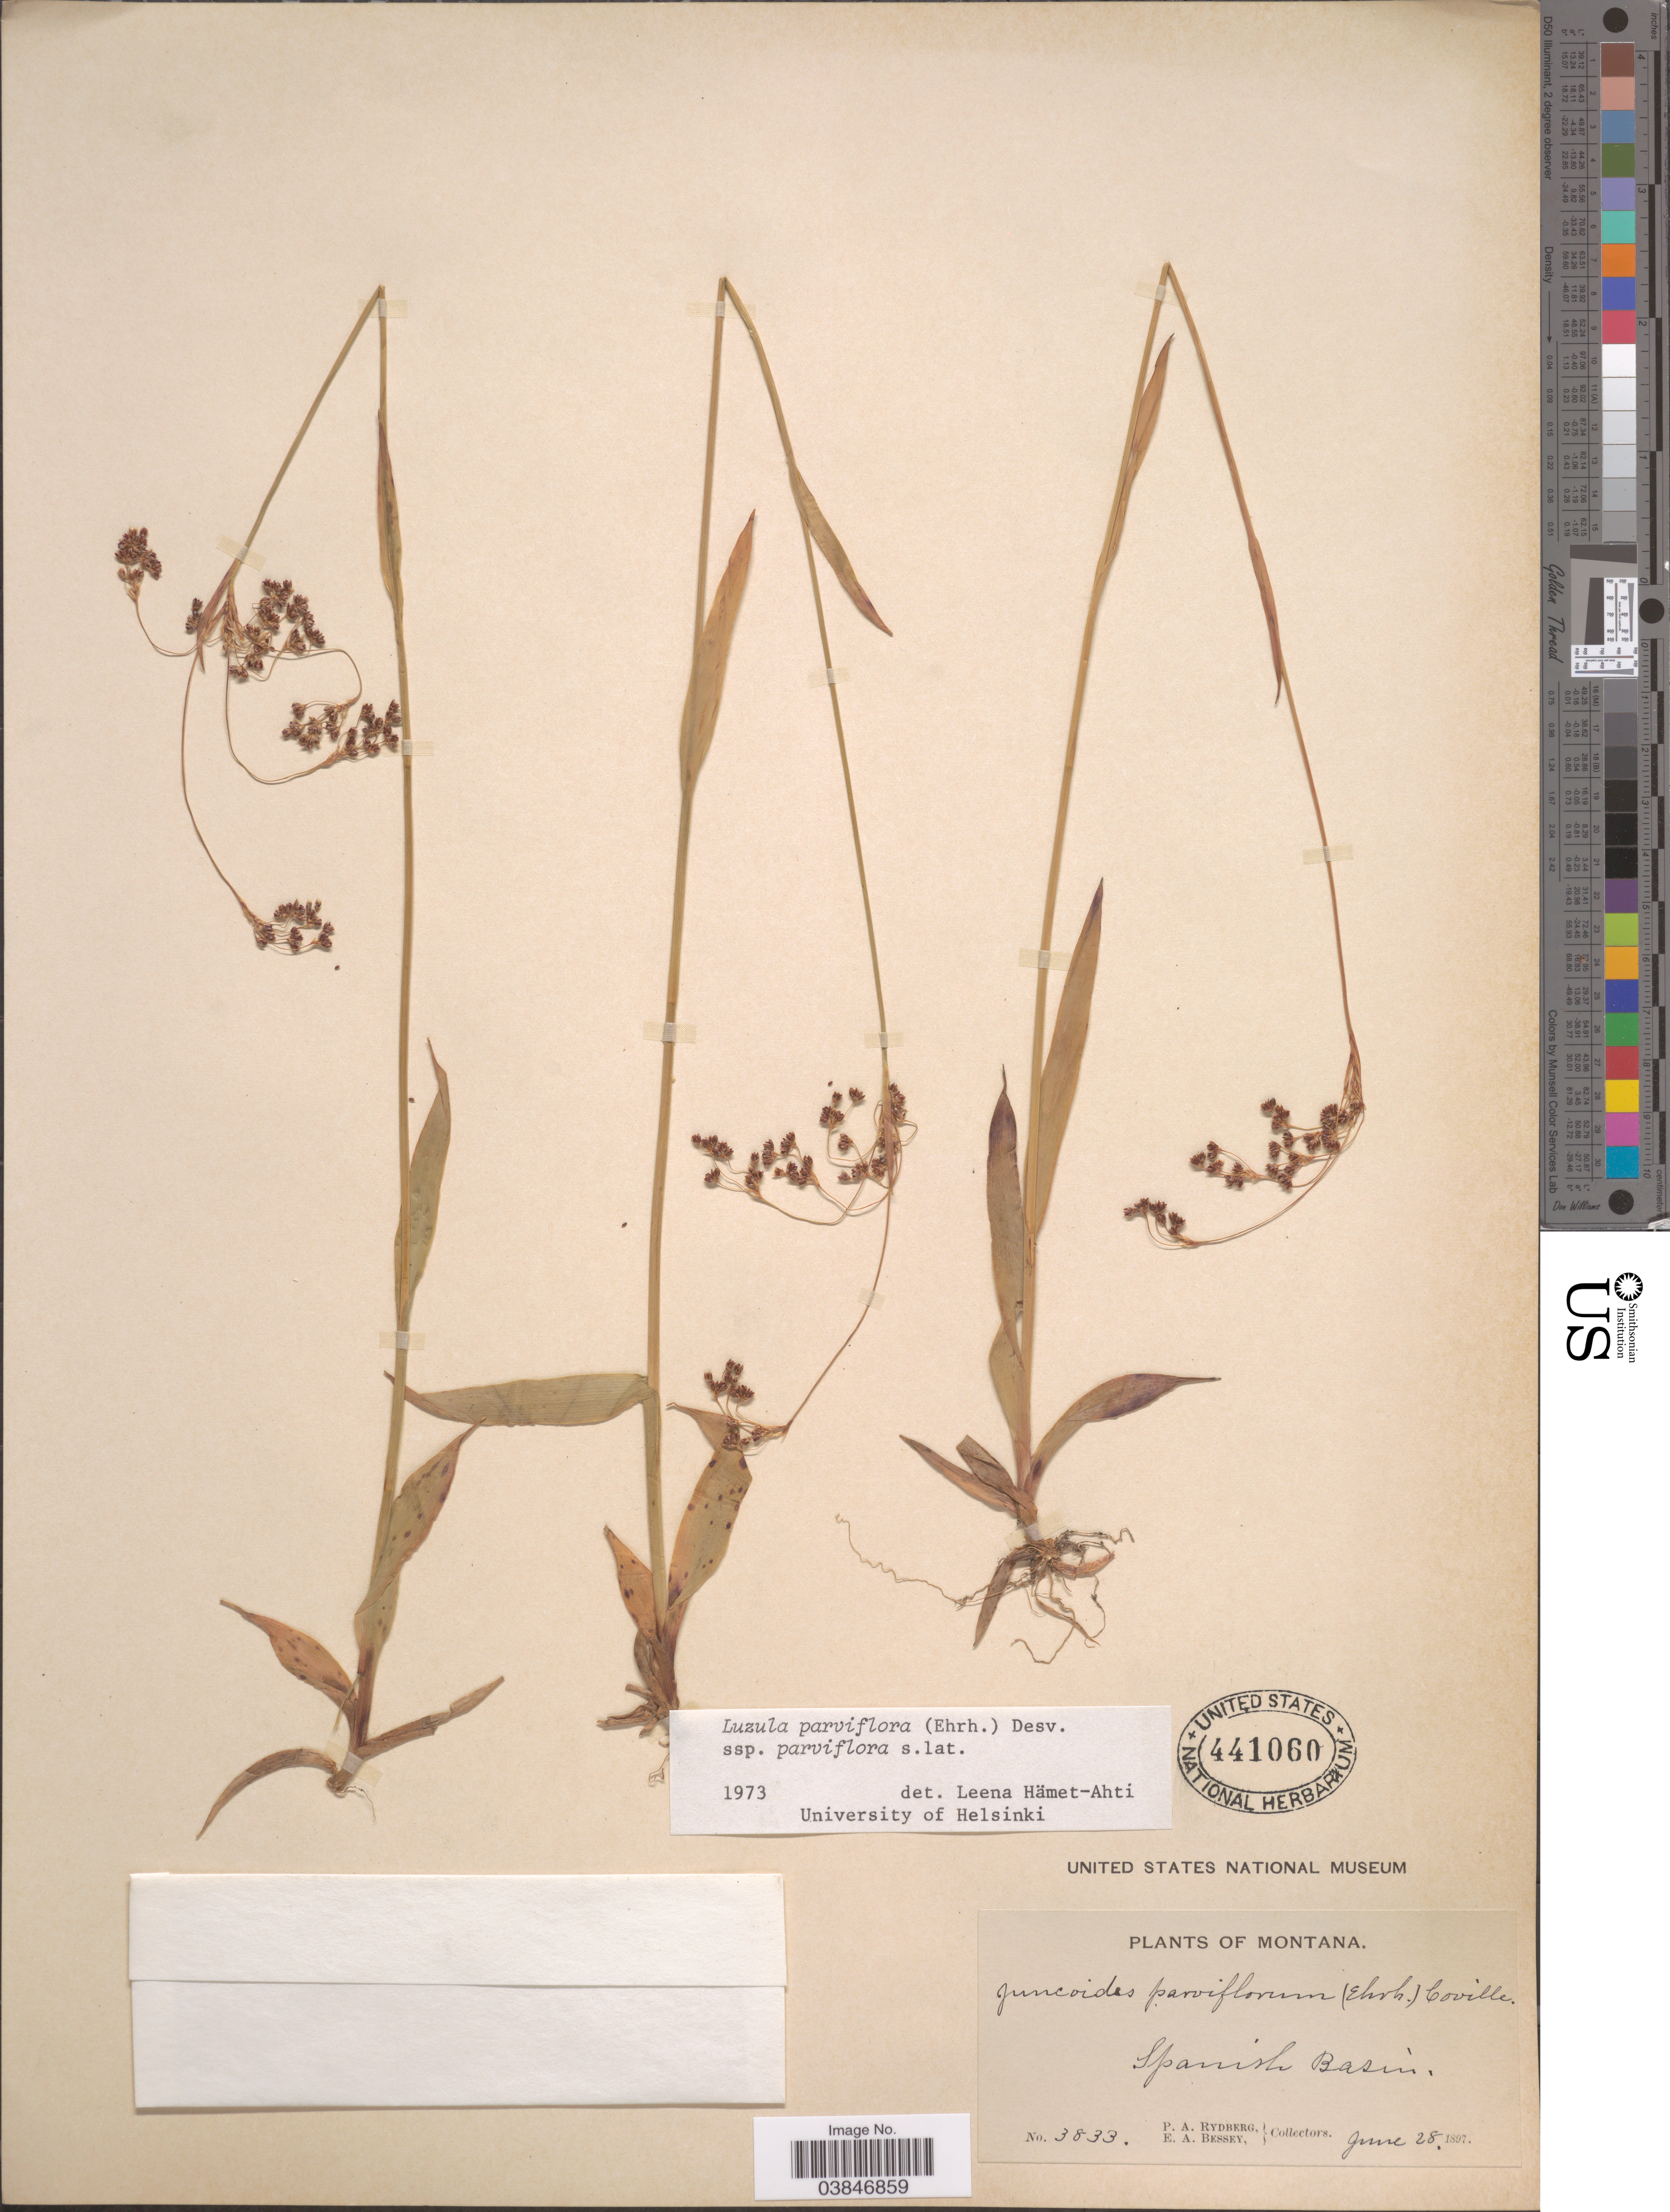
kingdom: Plantae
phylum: Tracheophyta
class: Liliopsida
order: Poales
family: Juncaceae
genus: Luzula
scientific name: Luzula parviflora subsp. parviflora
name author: (Ehrh.) Desv.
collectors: P. A. Rydberg & E. A. Bessey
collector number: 3833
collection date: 1897-06-28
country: United States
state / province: Montana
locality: Spanish Basin.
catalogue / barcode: US 441060